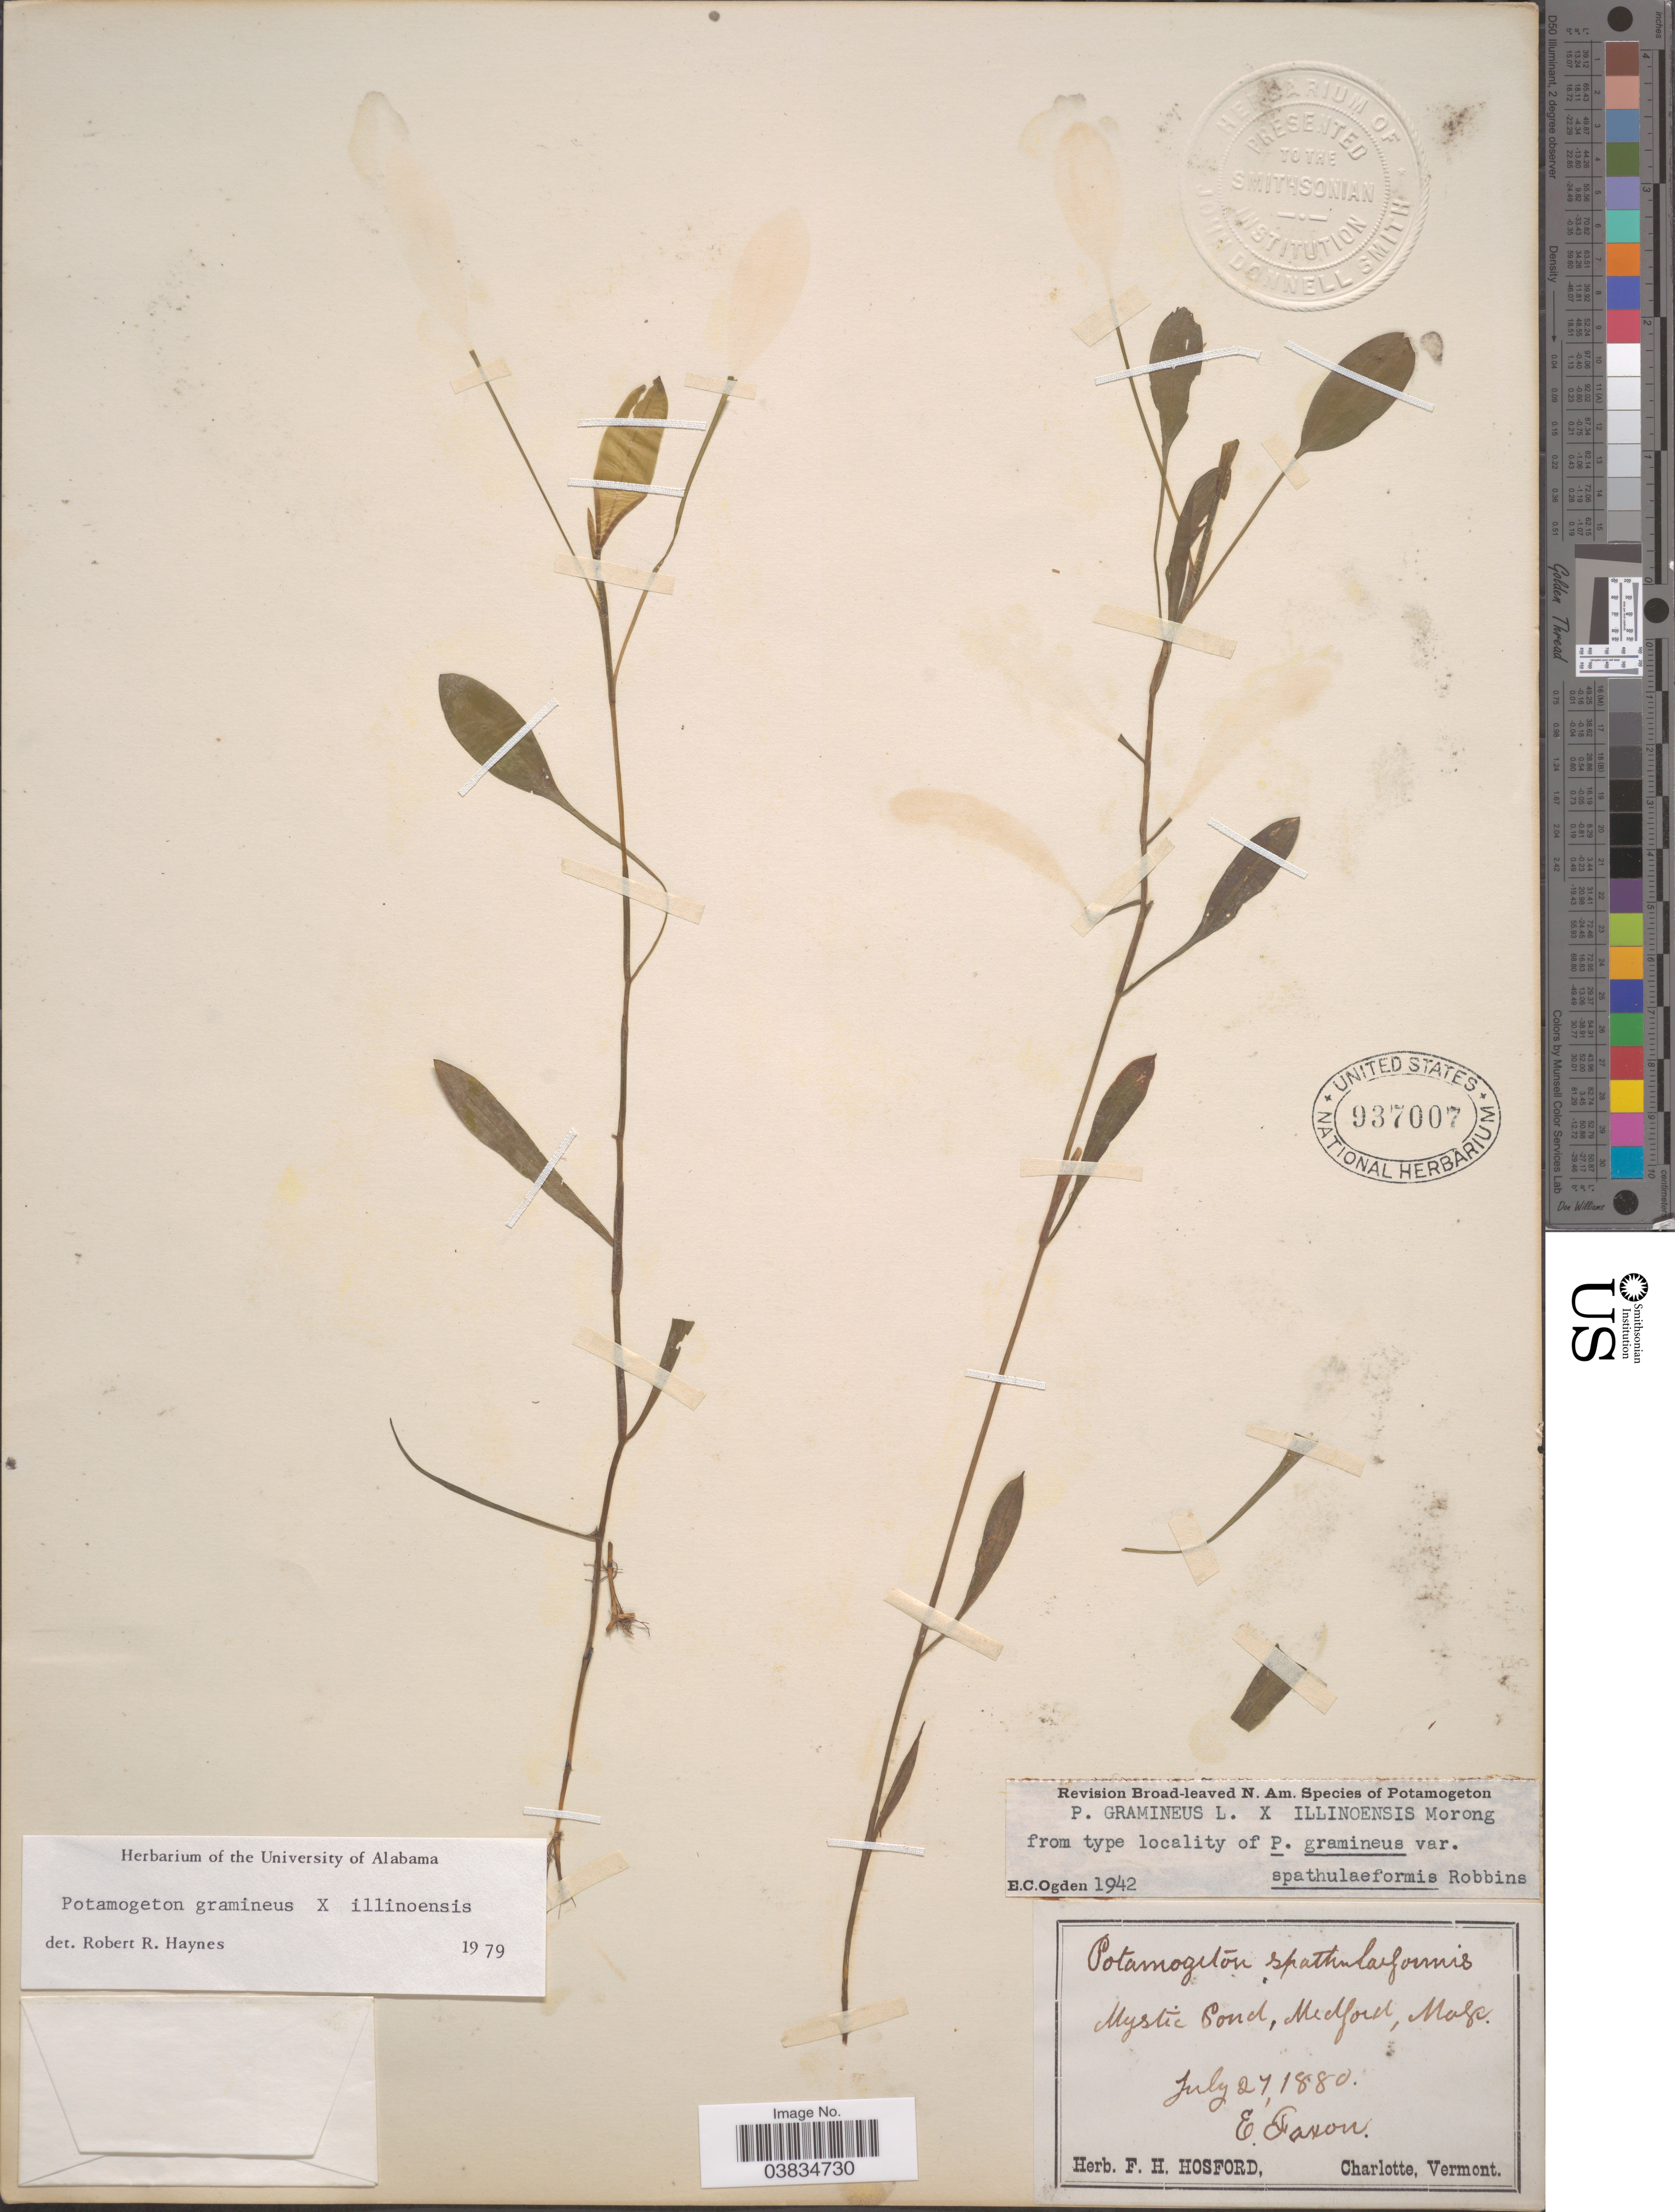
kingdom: Plantae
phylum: Tracheophyta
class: Liliopsida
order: Alismatales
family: Potamogetonaceae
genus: Potamogeton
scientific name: Potamogeton gramineus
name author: L.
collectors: E. Faxon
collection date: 1880-07-27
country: United States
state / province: Massachusetts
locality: Mystic Pond, Medford.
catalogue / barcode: US 937007